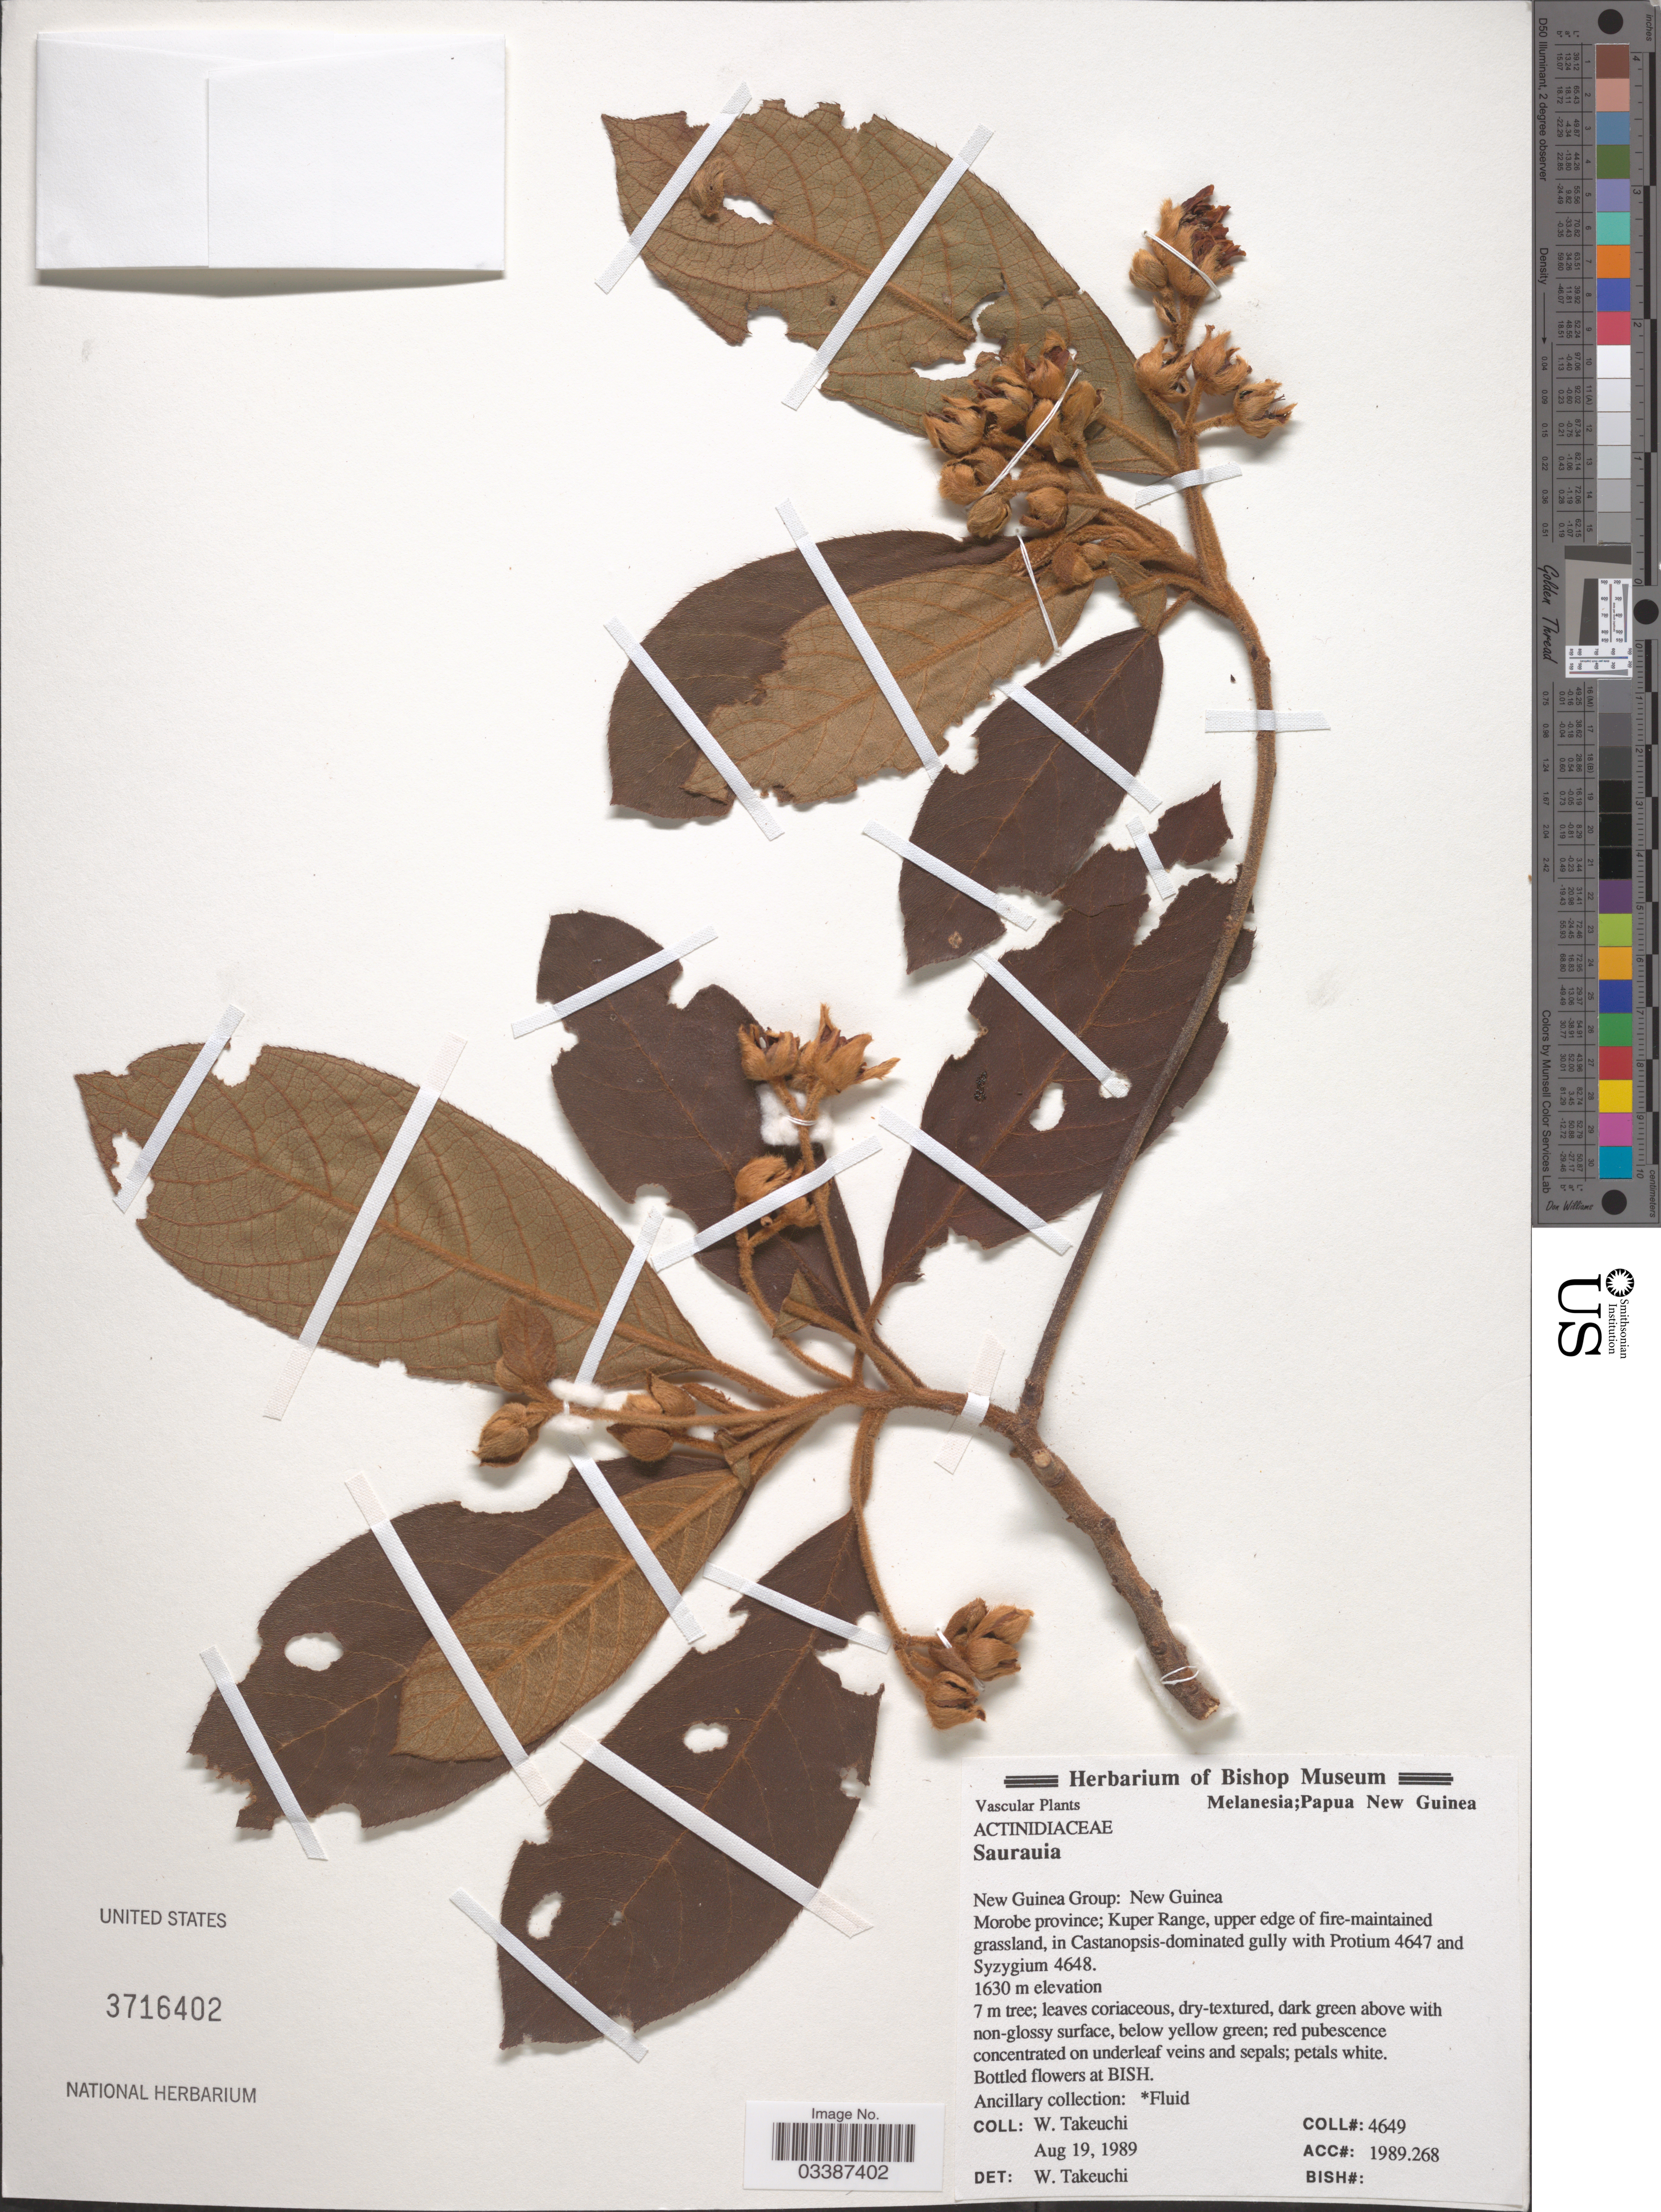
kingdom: Plantae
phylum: Tracheophyta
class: Magnoliopsida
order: Ericales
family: Actinidiaceae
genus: Saurauia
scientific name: Saurauia sp.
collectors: W. Takeuchi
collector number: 4649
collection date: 1989-08-19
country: Papua New Guinea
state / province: Morobe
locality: New Guinea Group. Kuper Range, upper edge of fire-maintained grassland.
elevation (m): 1630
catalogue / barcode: US 3716402